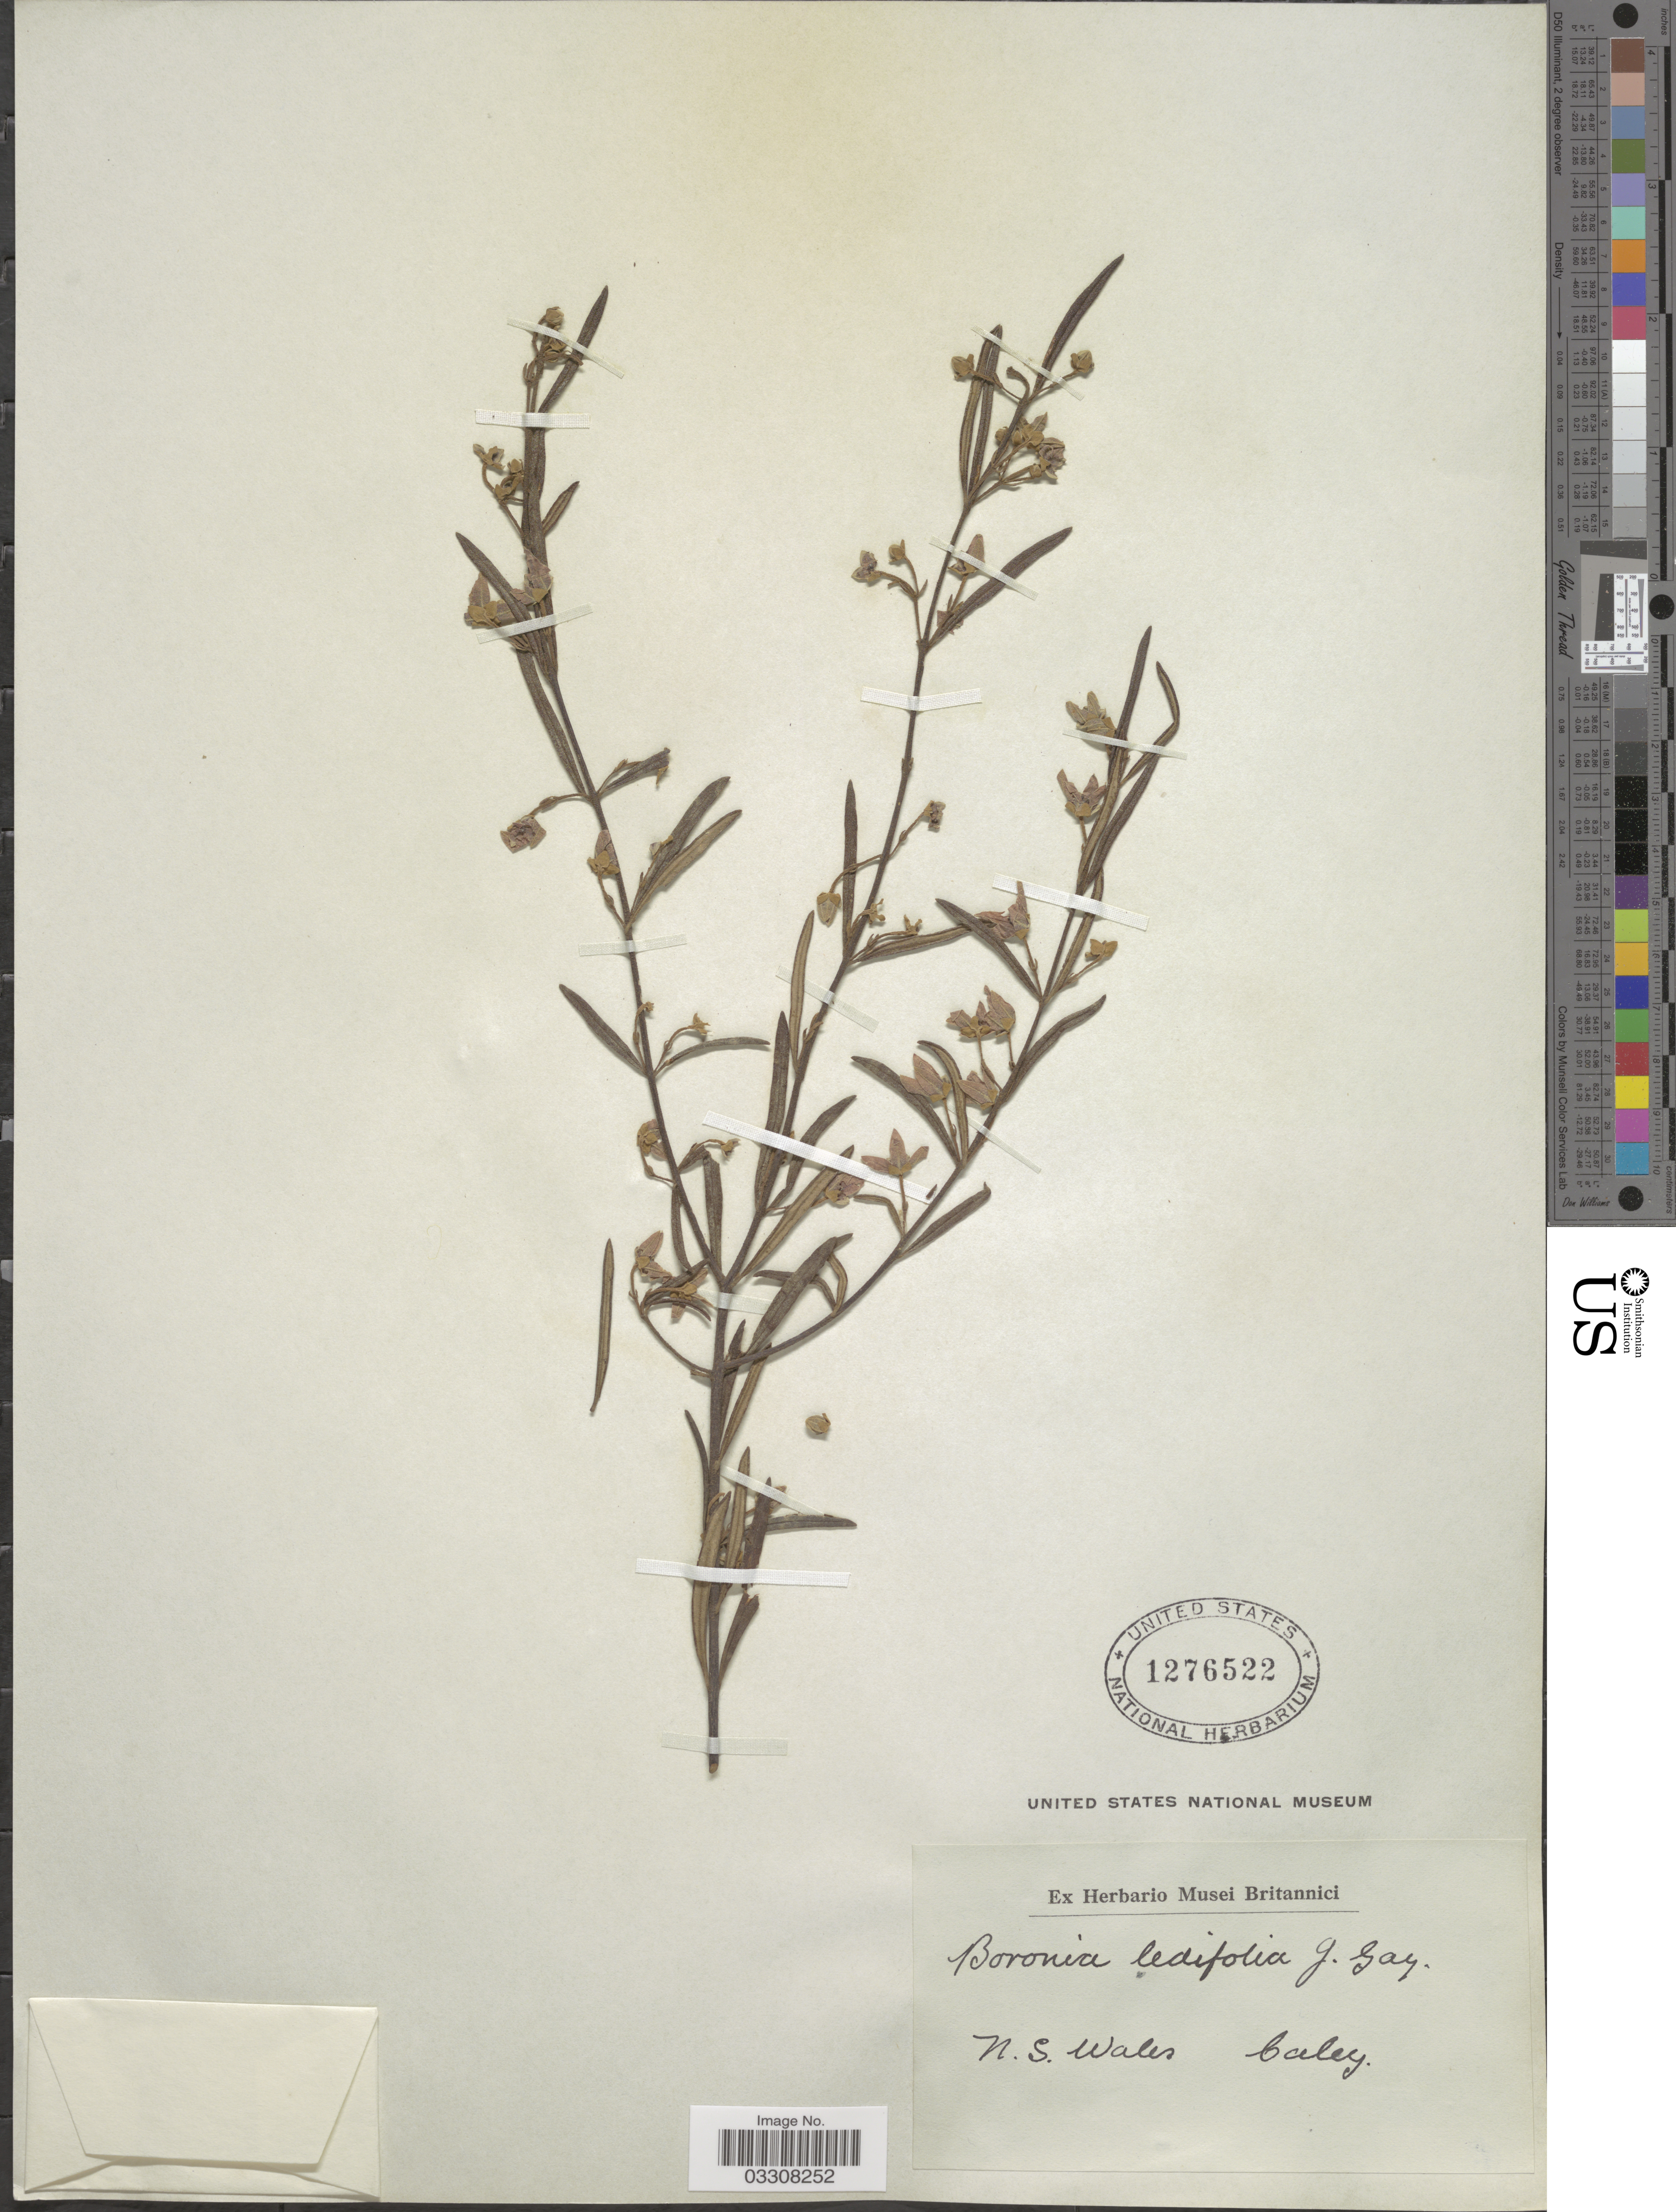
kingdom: Plantae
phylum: Tracheophyta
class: Magnoliopsida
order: Sapindales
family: Rutaceae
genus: Boronia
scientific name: Boronia ledifolia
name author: (Vent.) DC.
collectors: -. Caley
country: Australia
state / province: New South Wales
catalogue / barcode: US 1276522